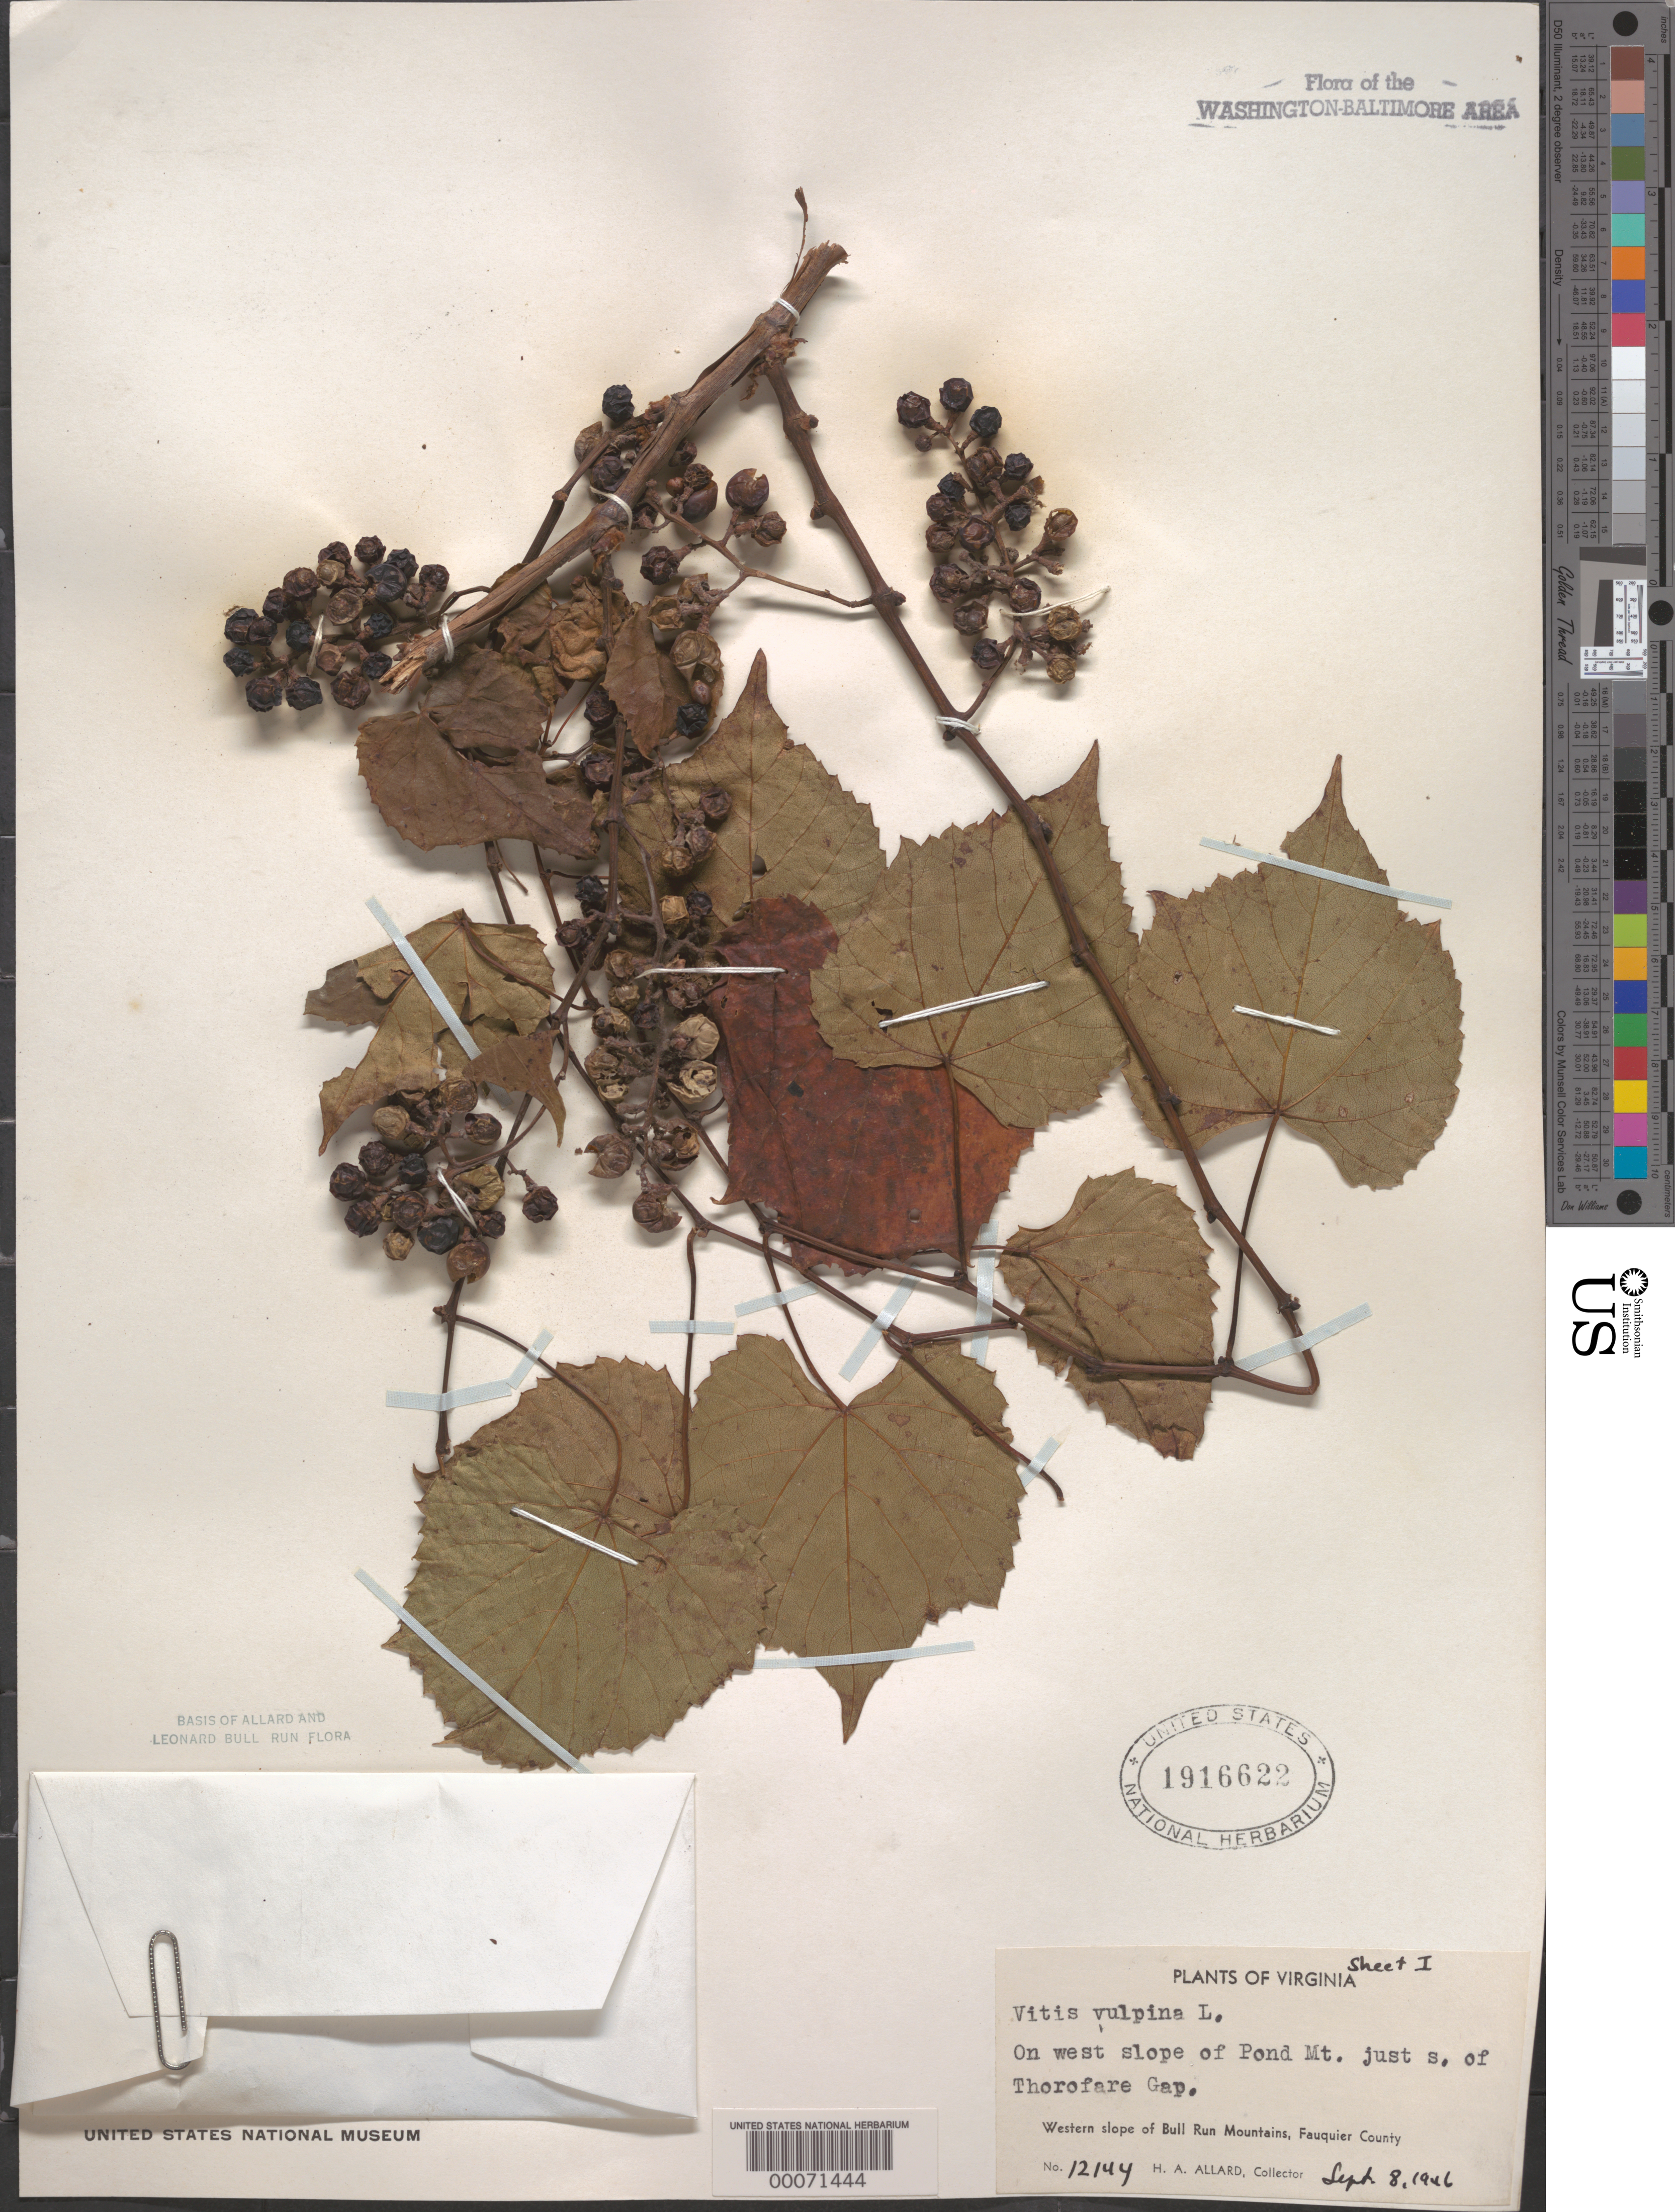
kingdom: Plantae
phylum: Tracheophyta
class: Magnoliopsida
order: Vitales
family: Vitaceae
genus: Vitis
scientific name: Vitis vulpina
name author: L.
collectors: H. A. Allard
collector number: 12144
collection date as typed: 08 Sep 1946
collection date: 1946-09-08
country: United States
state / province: Virginia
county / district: Fauquier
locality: South of Thorofare Gap, Pond Mountains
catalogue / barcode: US 1916622